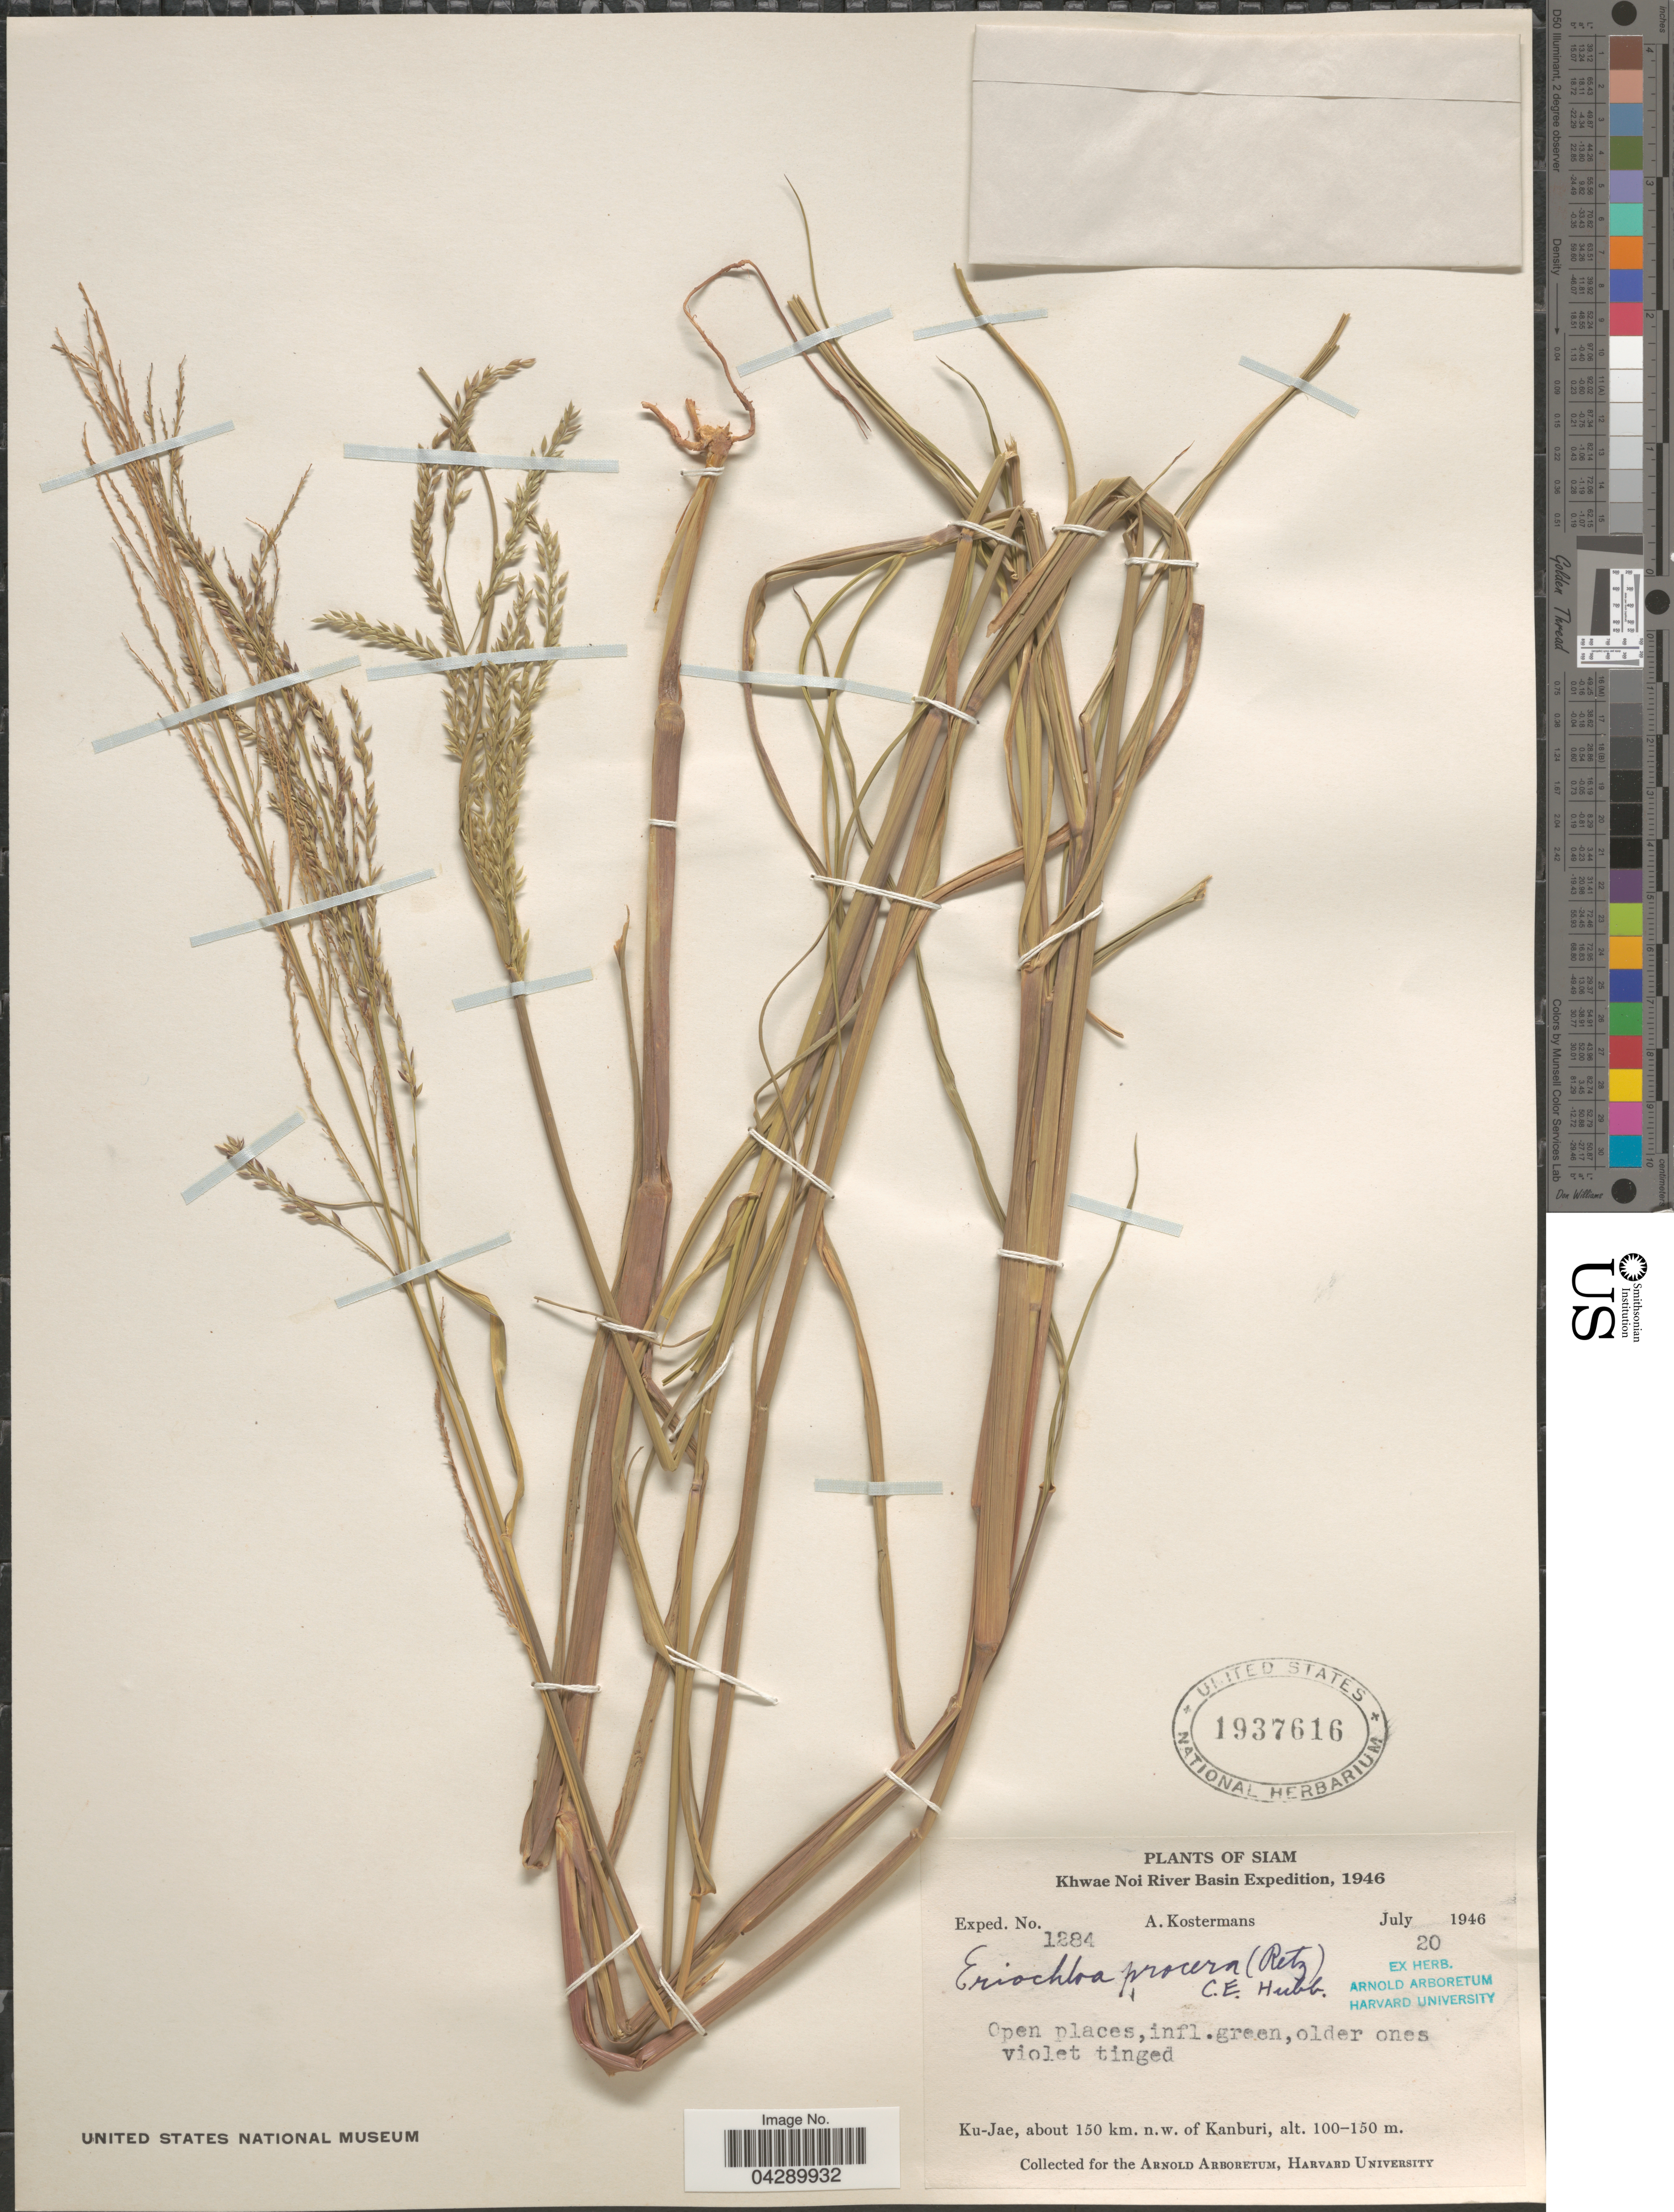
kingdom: Plantae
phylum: Tracheophyta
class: Liliopsida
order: Poales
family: Poaceae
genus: Eriochloa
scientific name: Eriochloa procera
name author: (Retz.) C.E. Hubb.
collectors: A. J. G. Kostermans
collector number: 1284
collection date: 1946-07-20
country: Thailand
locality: Siam. Khwae Noi River Basin Expedition, 1946. Ku-Jae, about 150 km. n.w. of Kanburi.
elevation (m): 100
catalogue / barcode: US 1937616